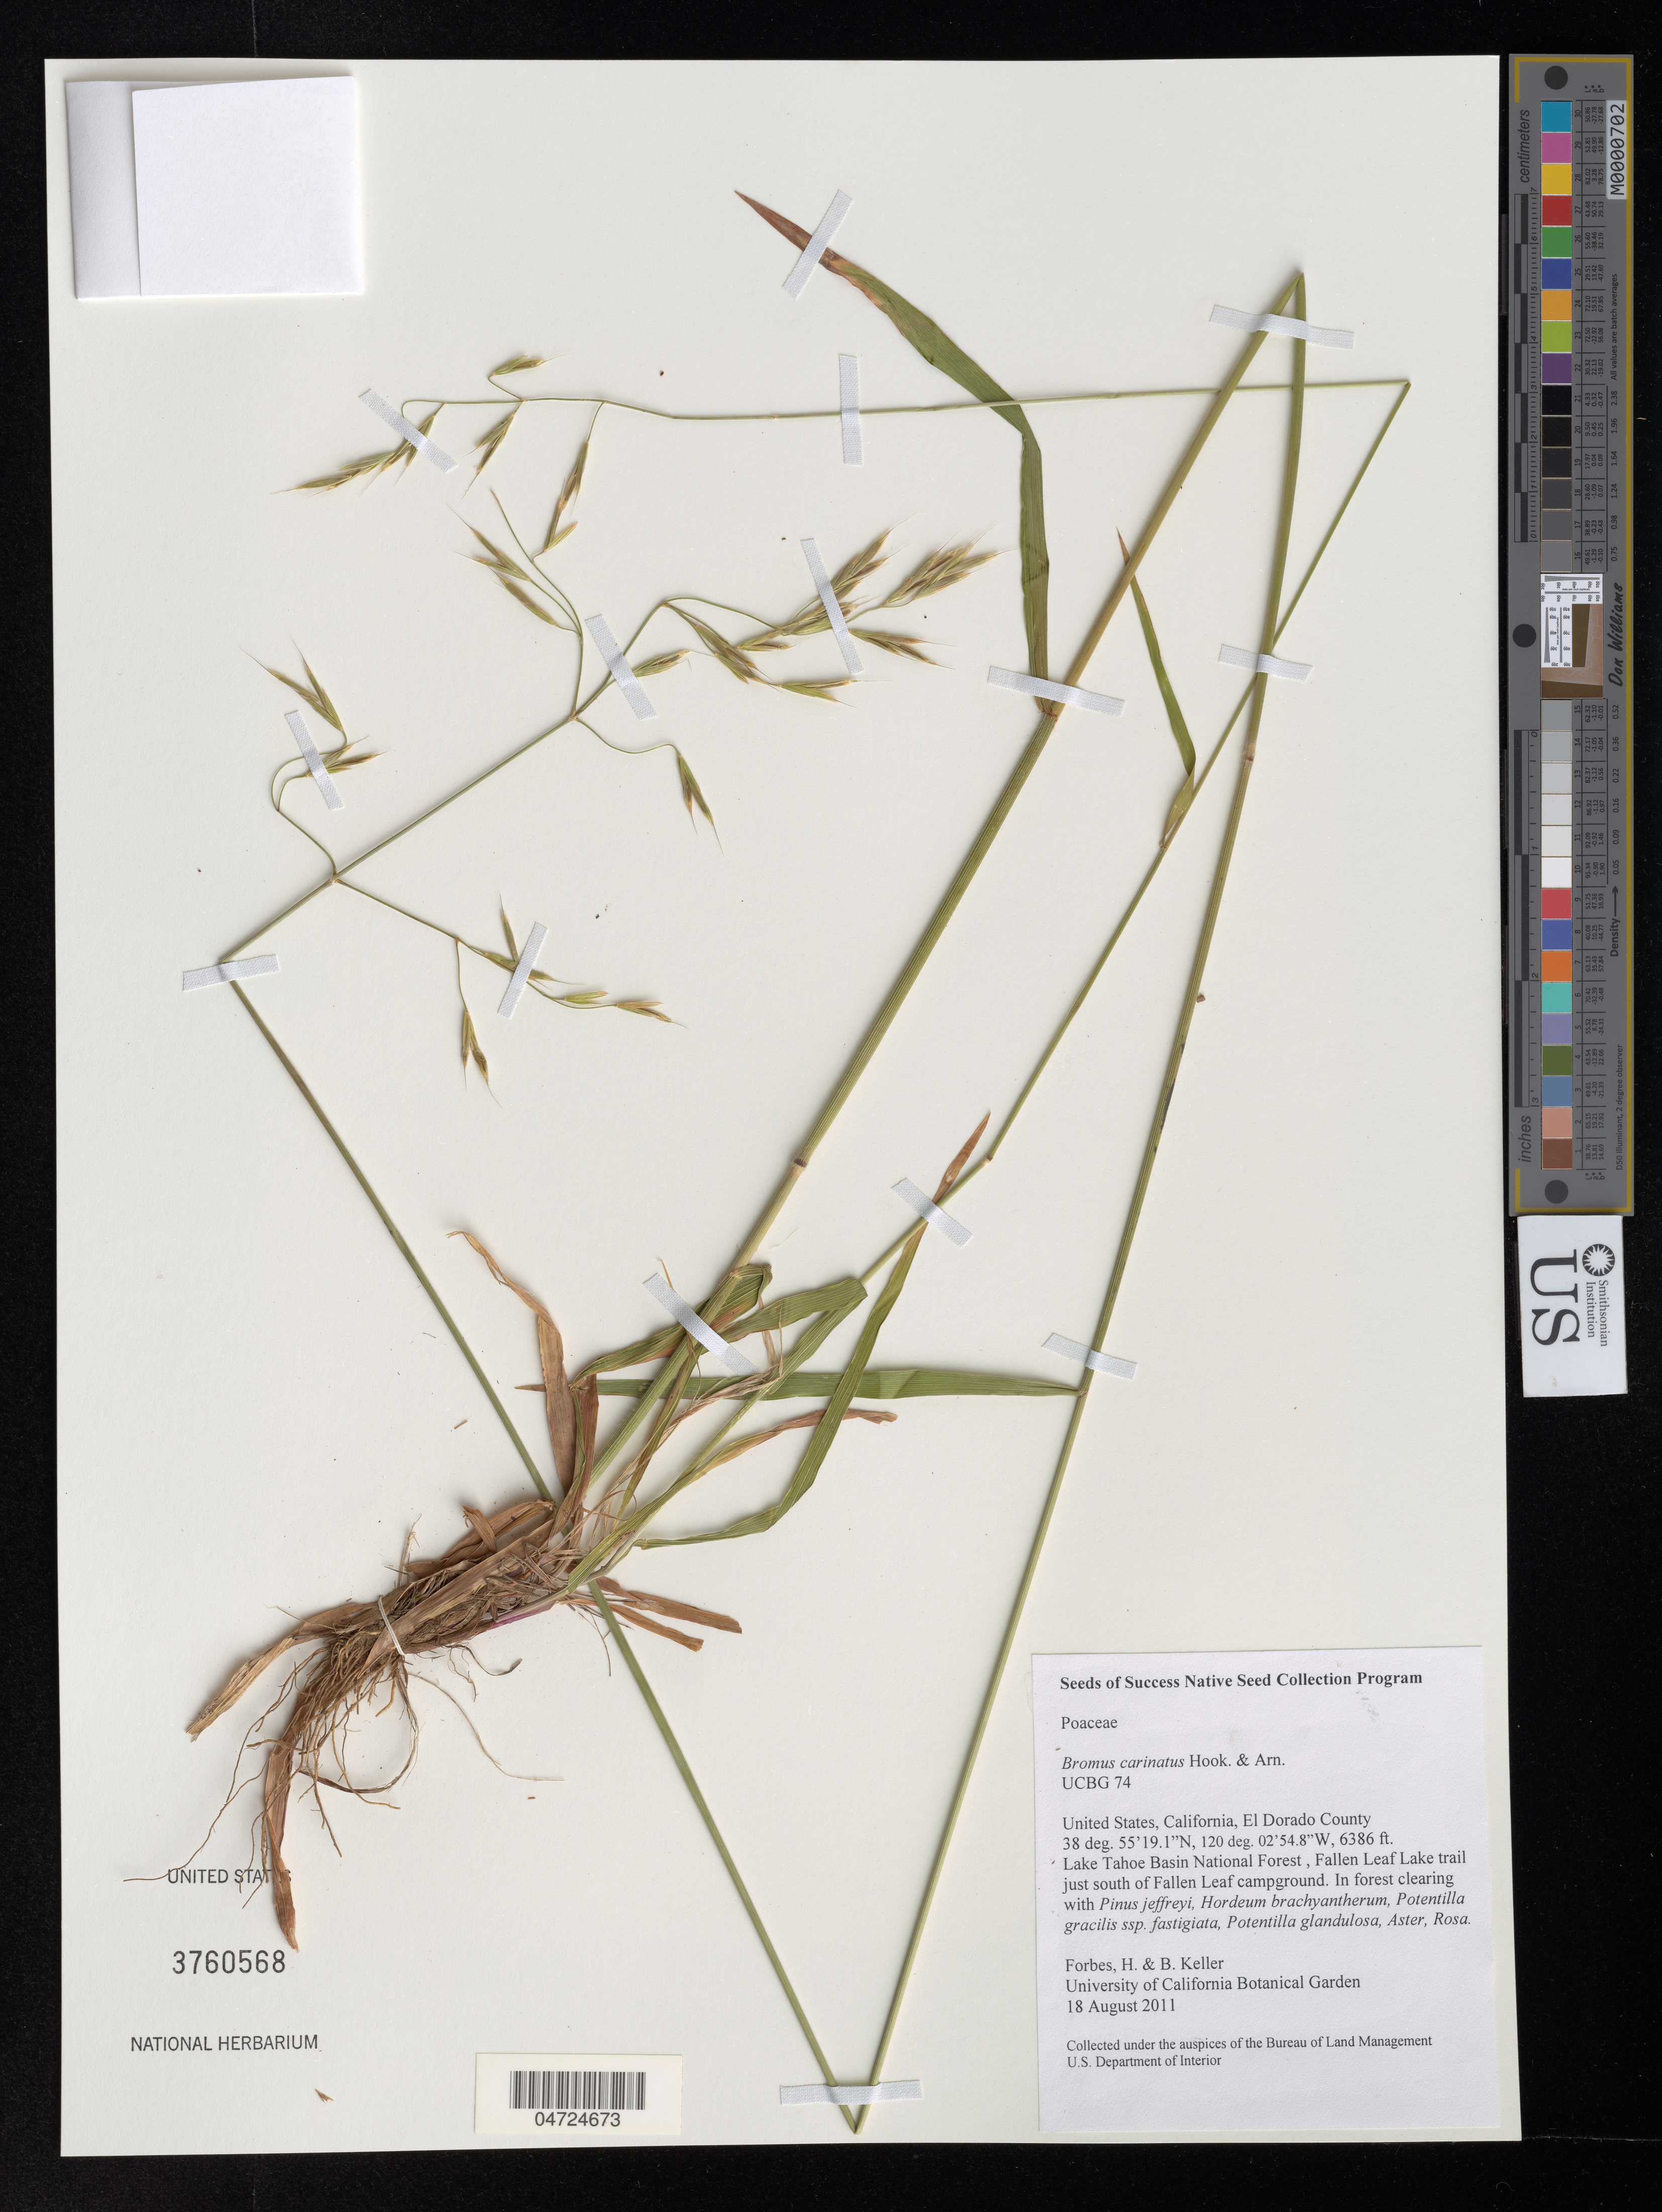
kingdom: Plantae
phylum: Tracheophyta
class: Liliopsida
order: Poales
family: Poaceae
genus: Bromus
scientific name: Bromus carinatus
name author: Hook. & Arn.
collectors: H. Forbes & B. Keller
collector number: UCBG 74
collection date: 2011-08-18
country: United States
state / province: California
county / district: El Dorado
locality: El Dorado County. Lake Tahoe Basin National Forest, Fallen Leaf Lake trail just south of Fallen Leaf campground.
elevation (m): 1946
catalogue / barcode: US 3760568